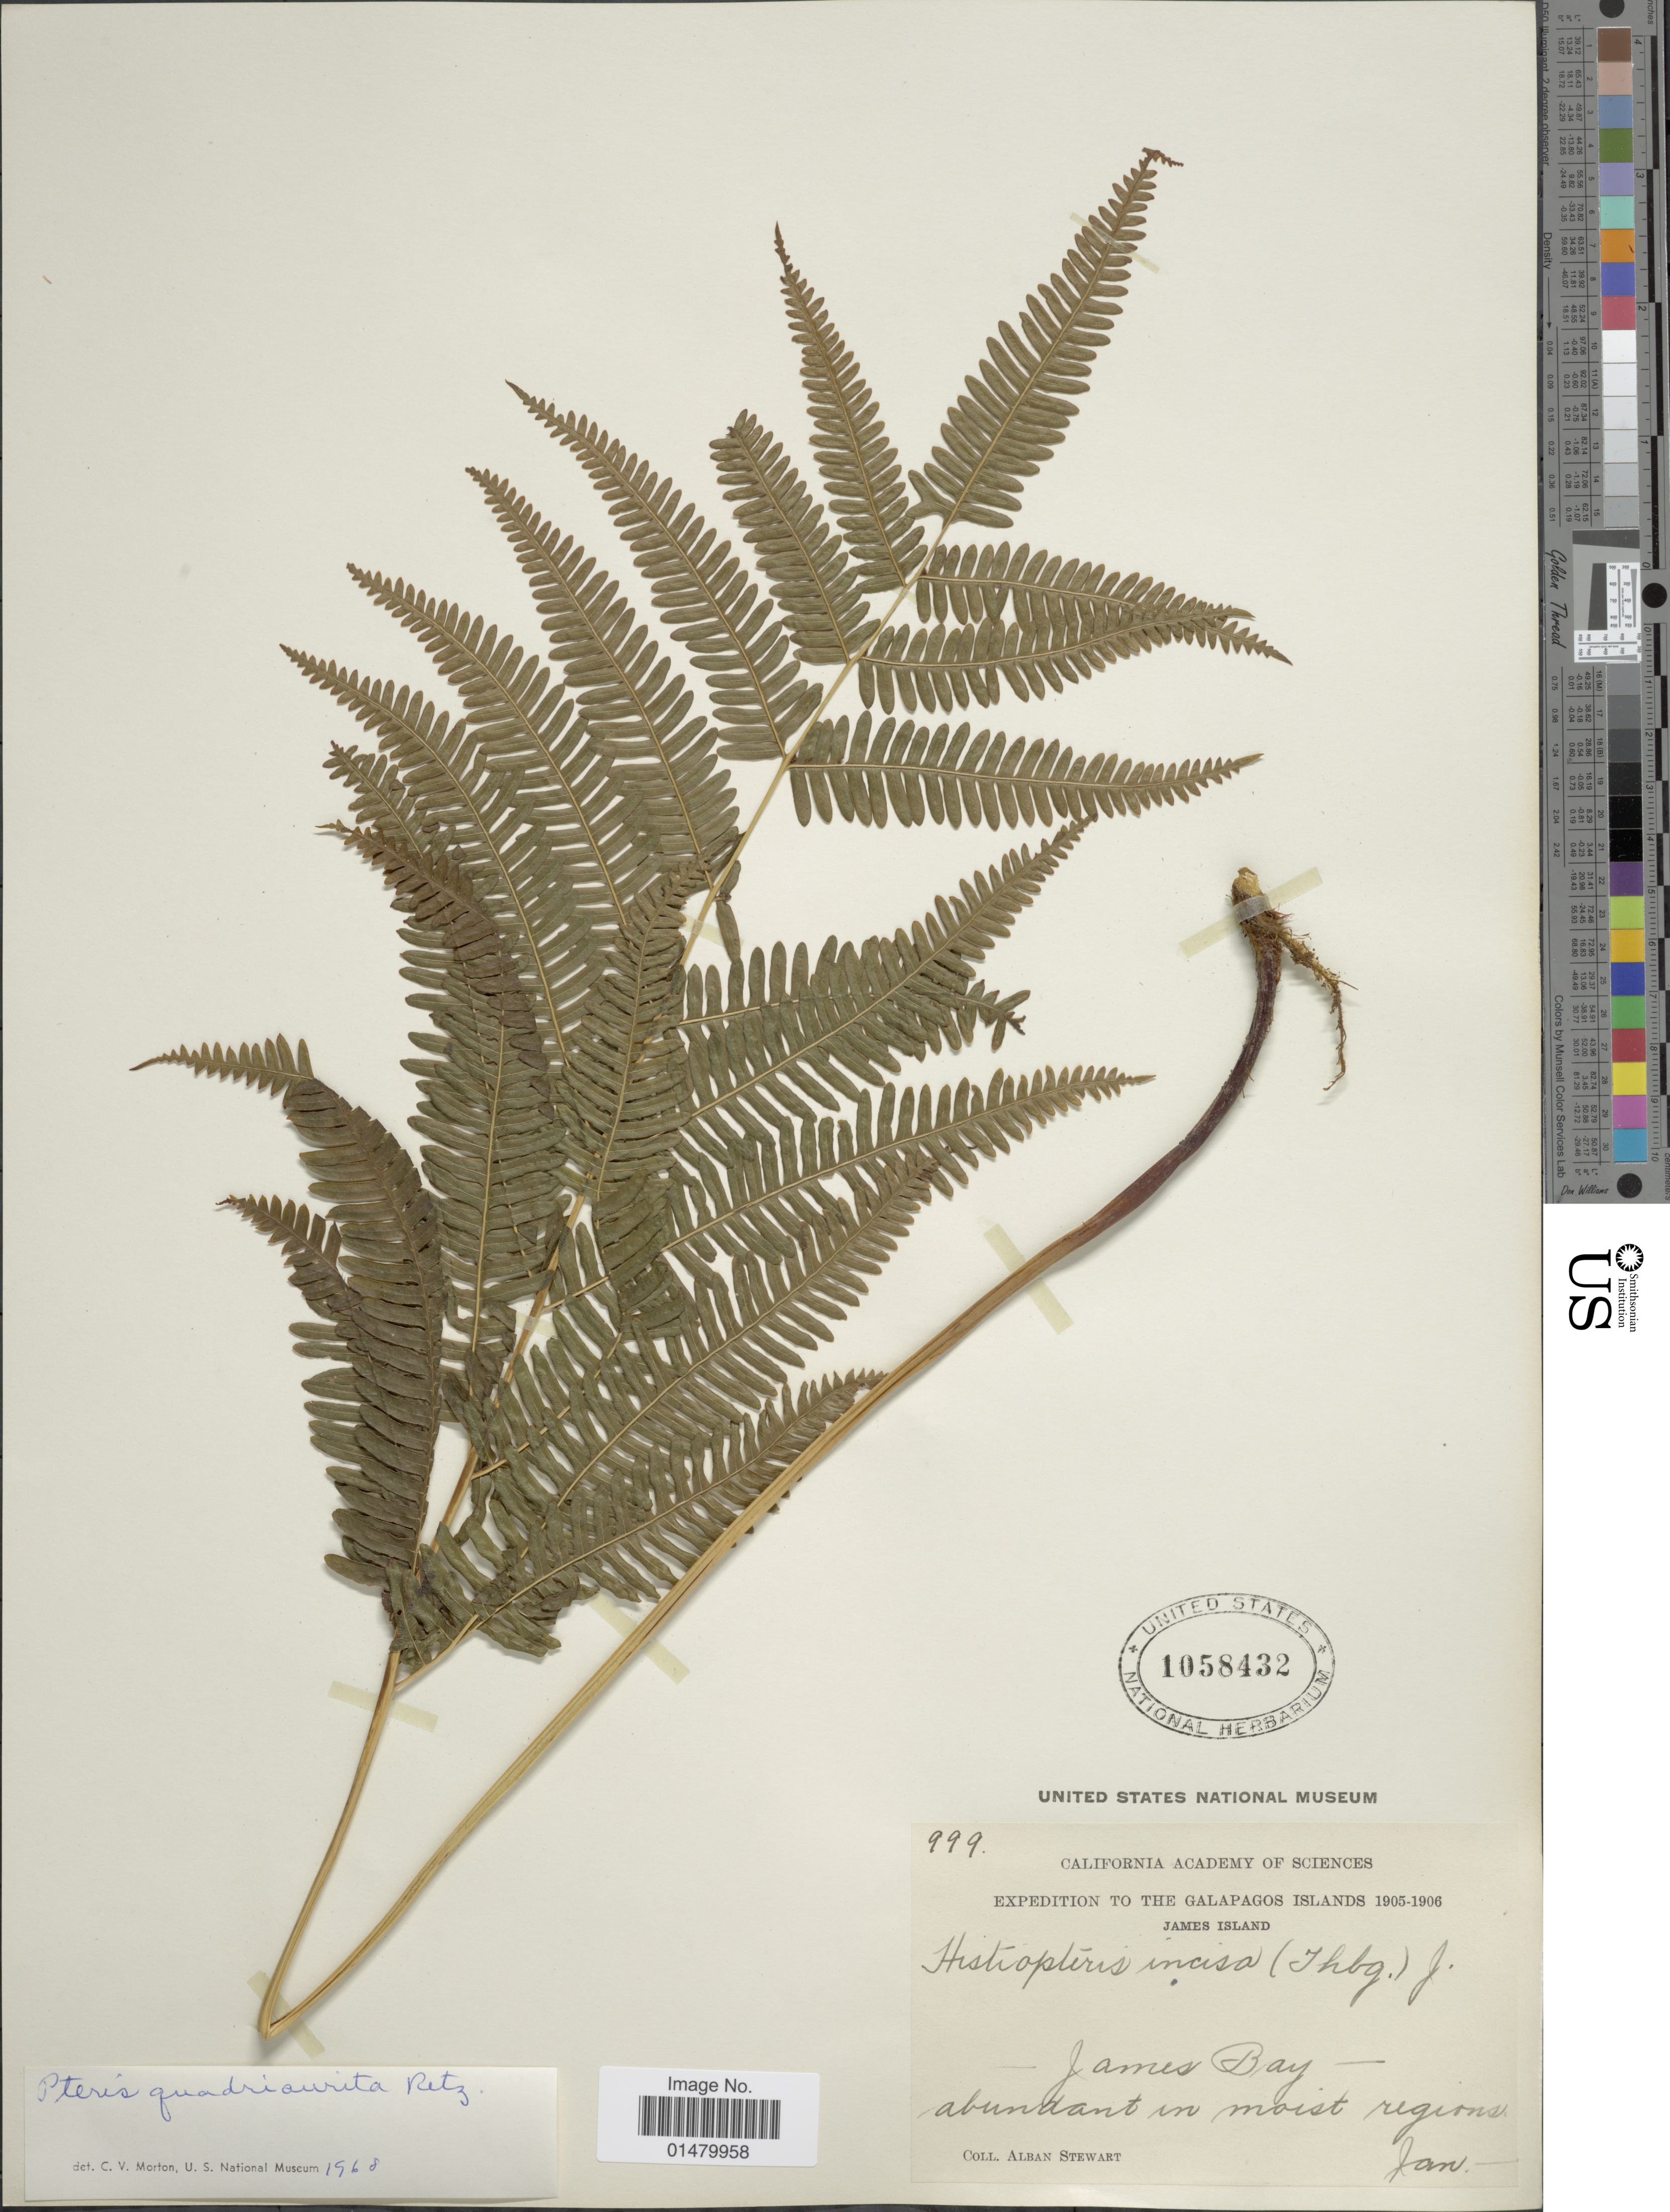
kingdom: Plantae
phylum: Tracheophyta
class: Polypodiopsida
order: Polypodiales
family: Pteridaceae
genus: Pteris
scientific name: Pteris quadriaurita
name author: Retz.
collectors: A. Stewart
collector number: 999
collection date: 1905-01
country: Ecuador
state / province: Colón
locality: The Galapagos Islands. James Bay.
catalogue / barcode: US 1058432